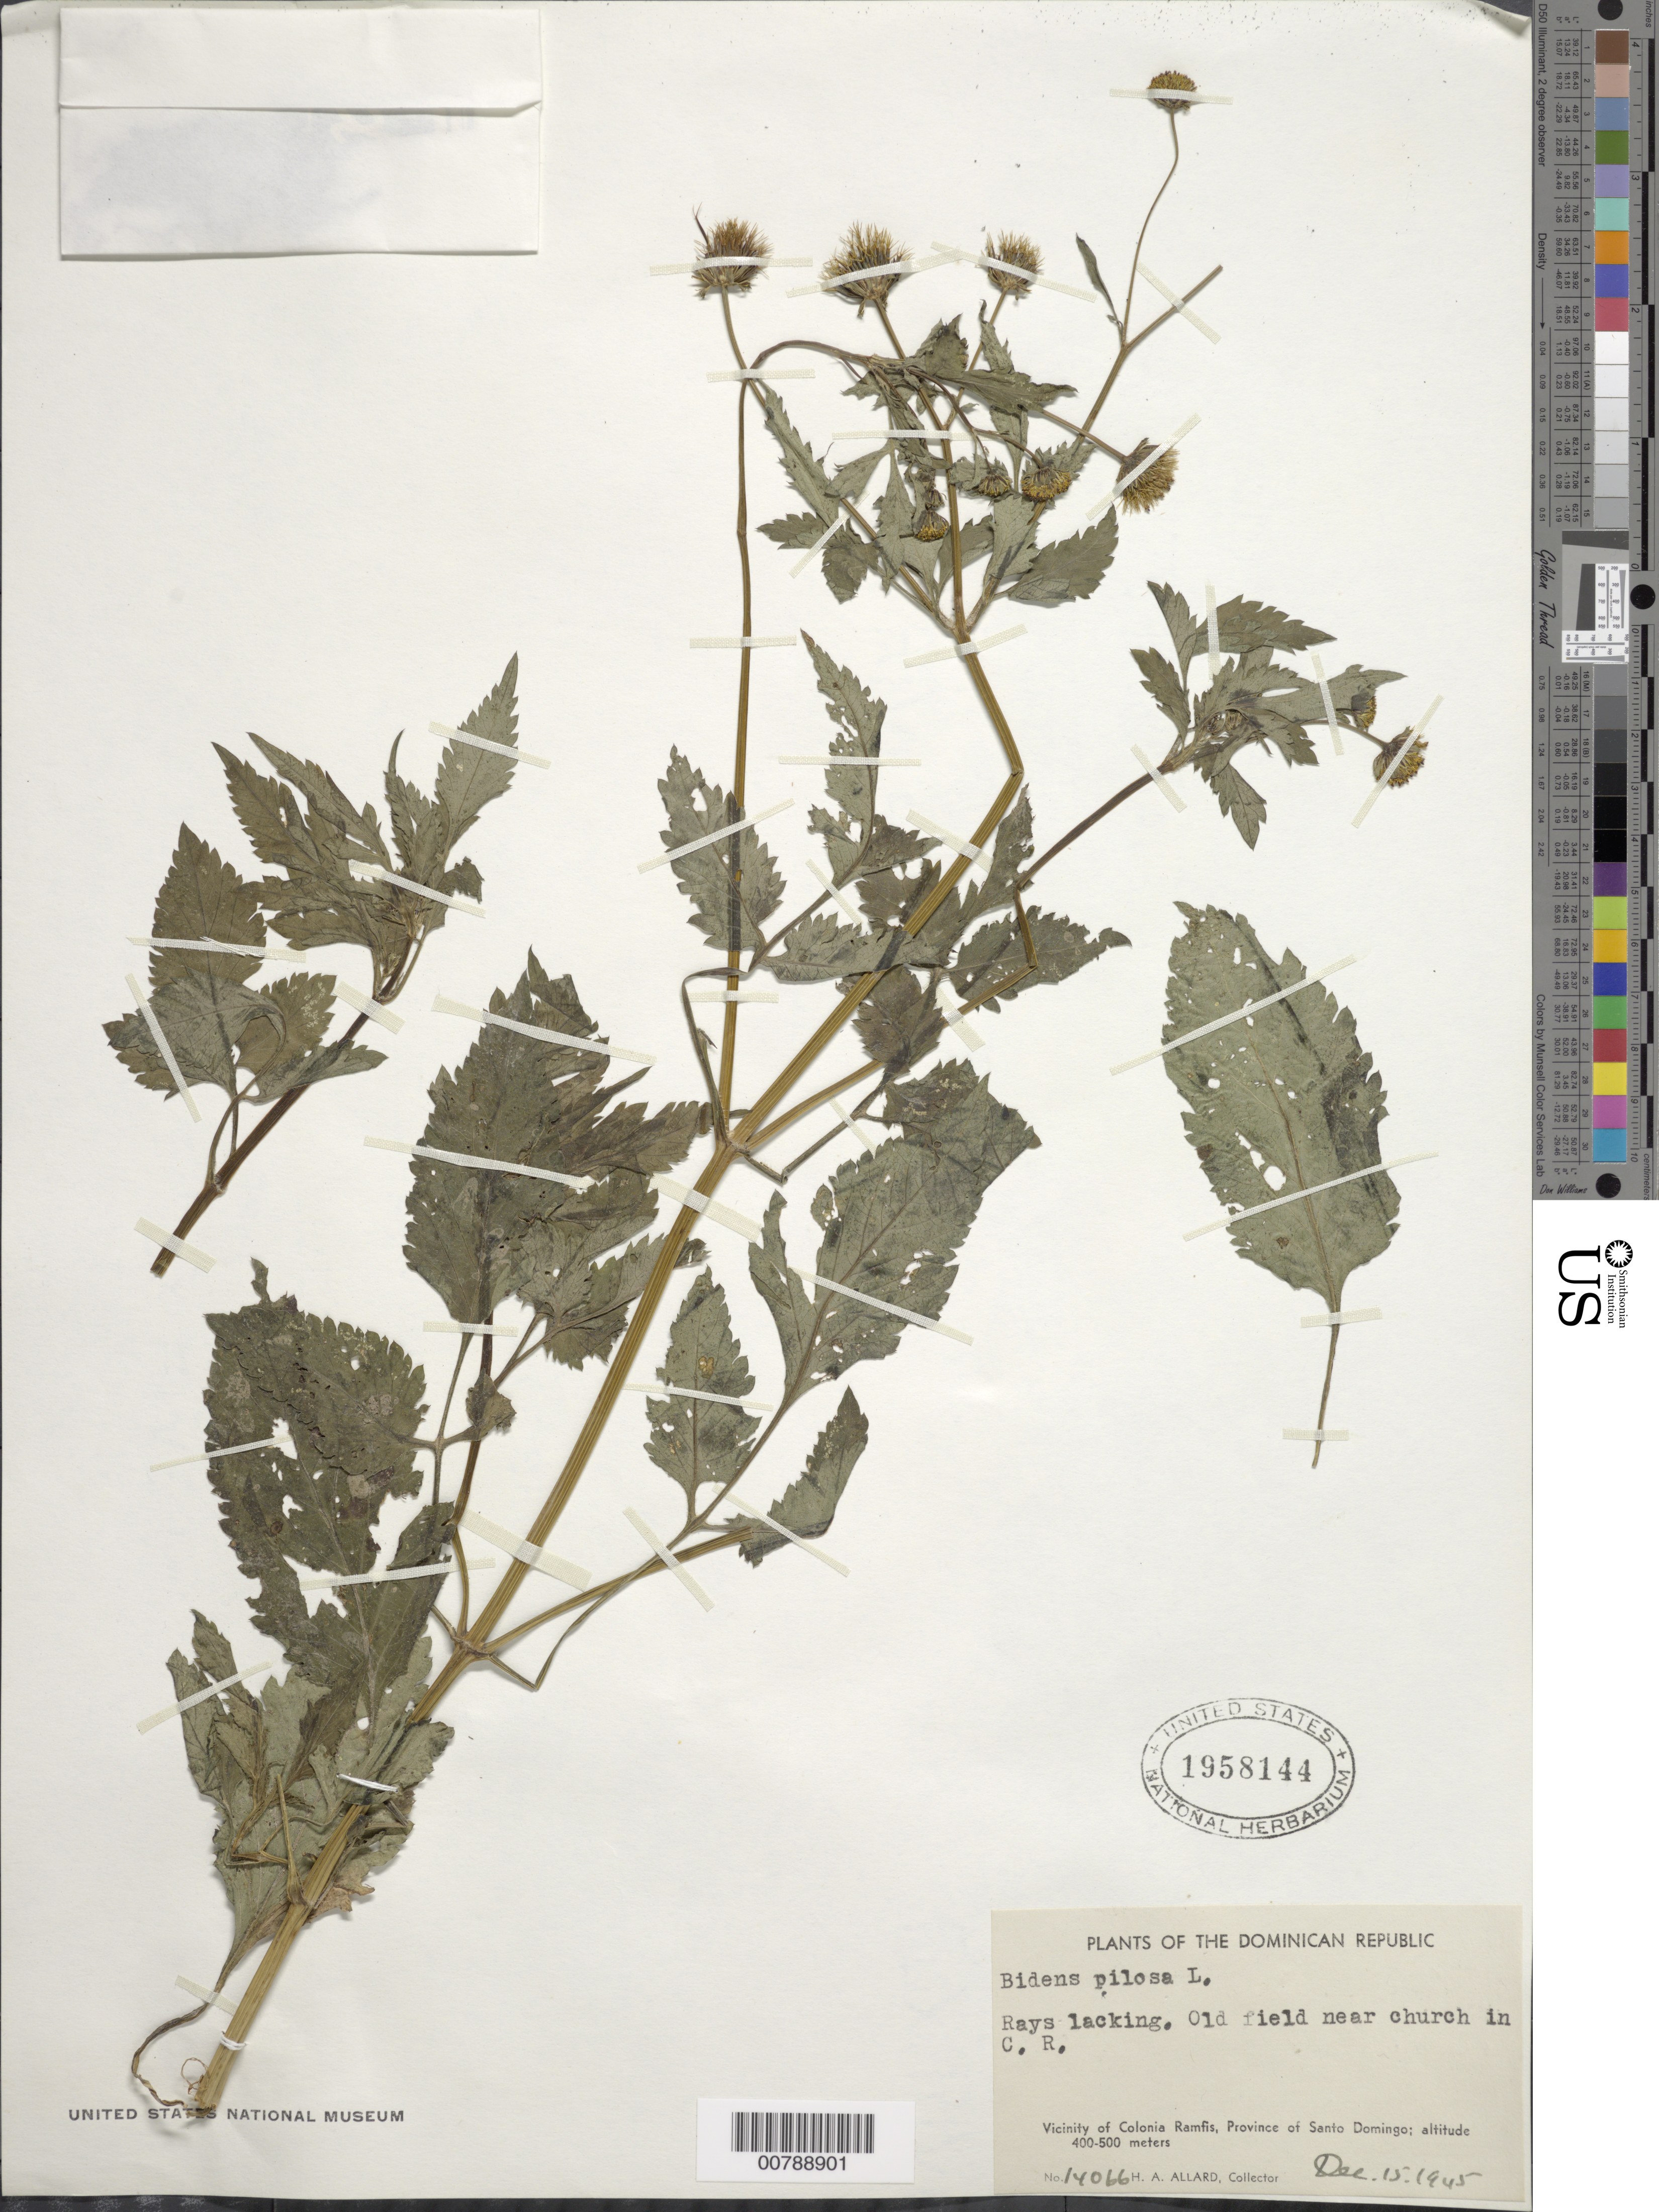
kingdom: Plantae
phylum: Tracheophyta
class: Magnoliopsida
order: Asterales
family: Asteraceae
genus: Bidens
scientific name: Bidens pilosa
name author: L.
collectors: H. A. Allard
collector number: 14066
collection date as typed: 15 Dec 1945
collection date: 1945-12-15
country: Dominican Republic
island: Hispaniola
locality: Vicinity of Colonia Ramfis, Province of Santo Domingo. Old field near church in C.R.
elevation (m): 400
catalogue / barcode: US 1958144